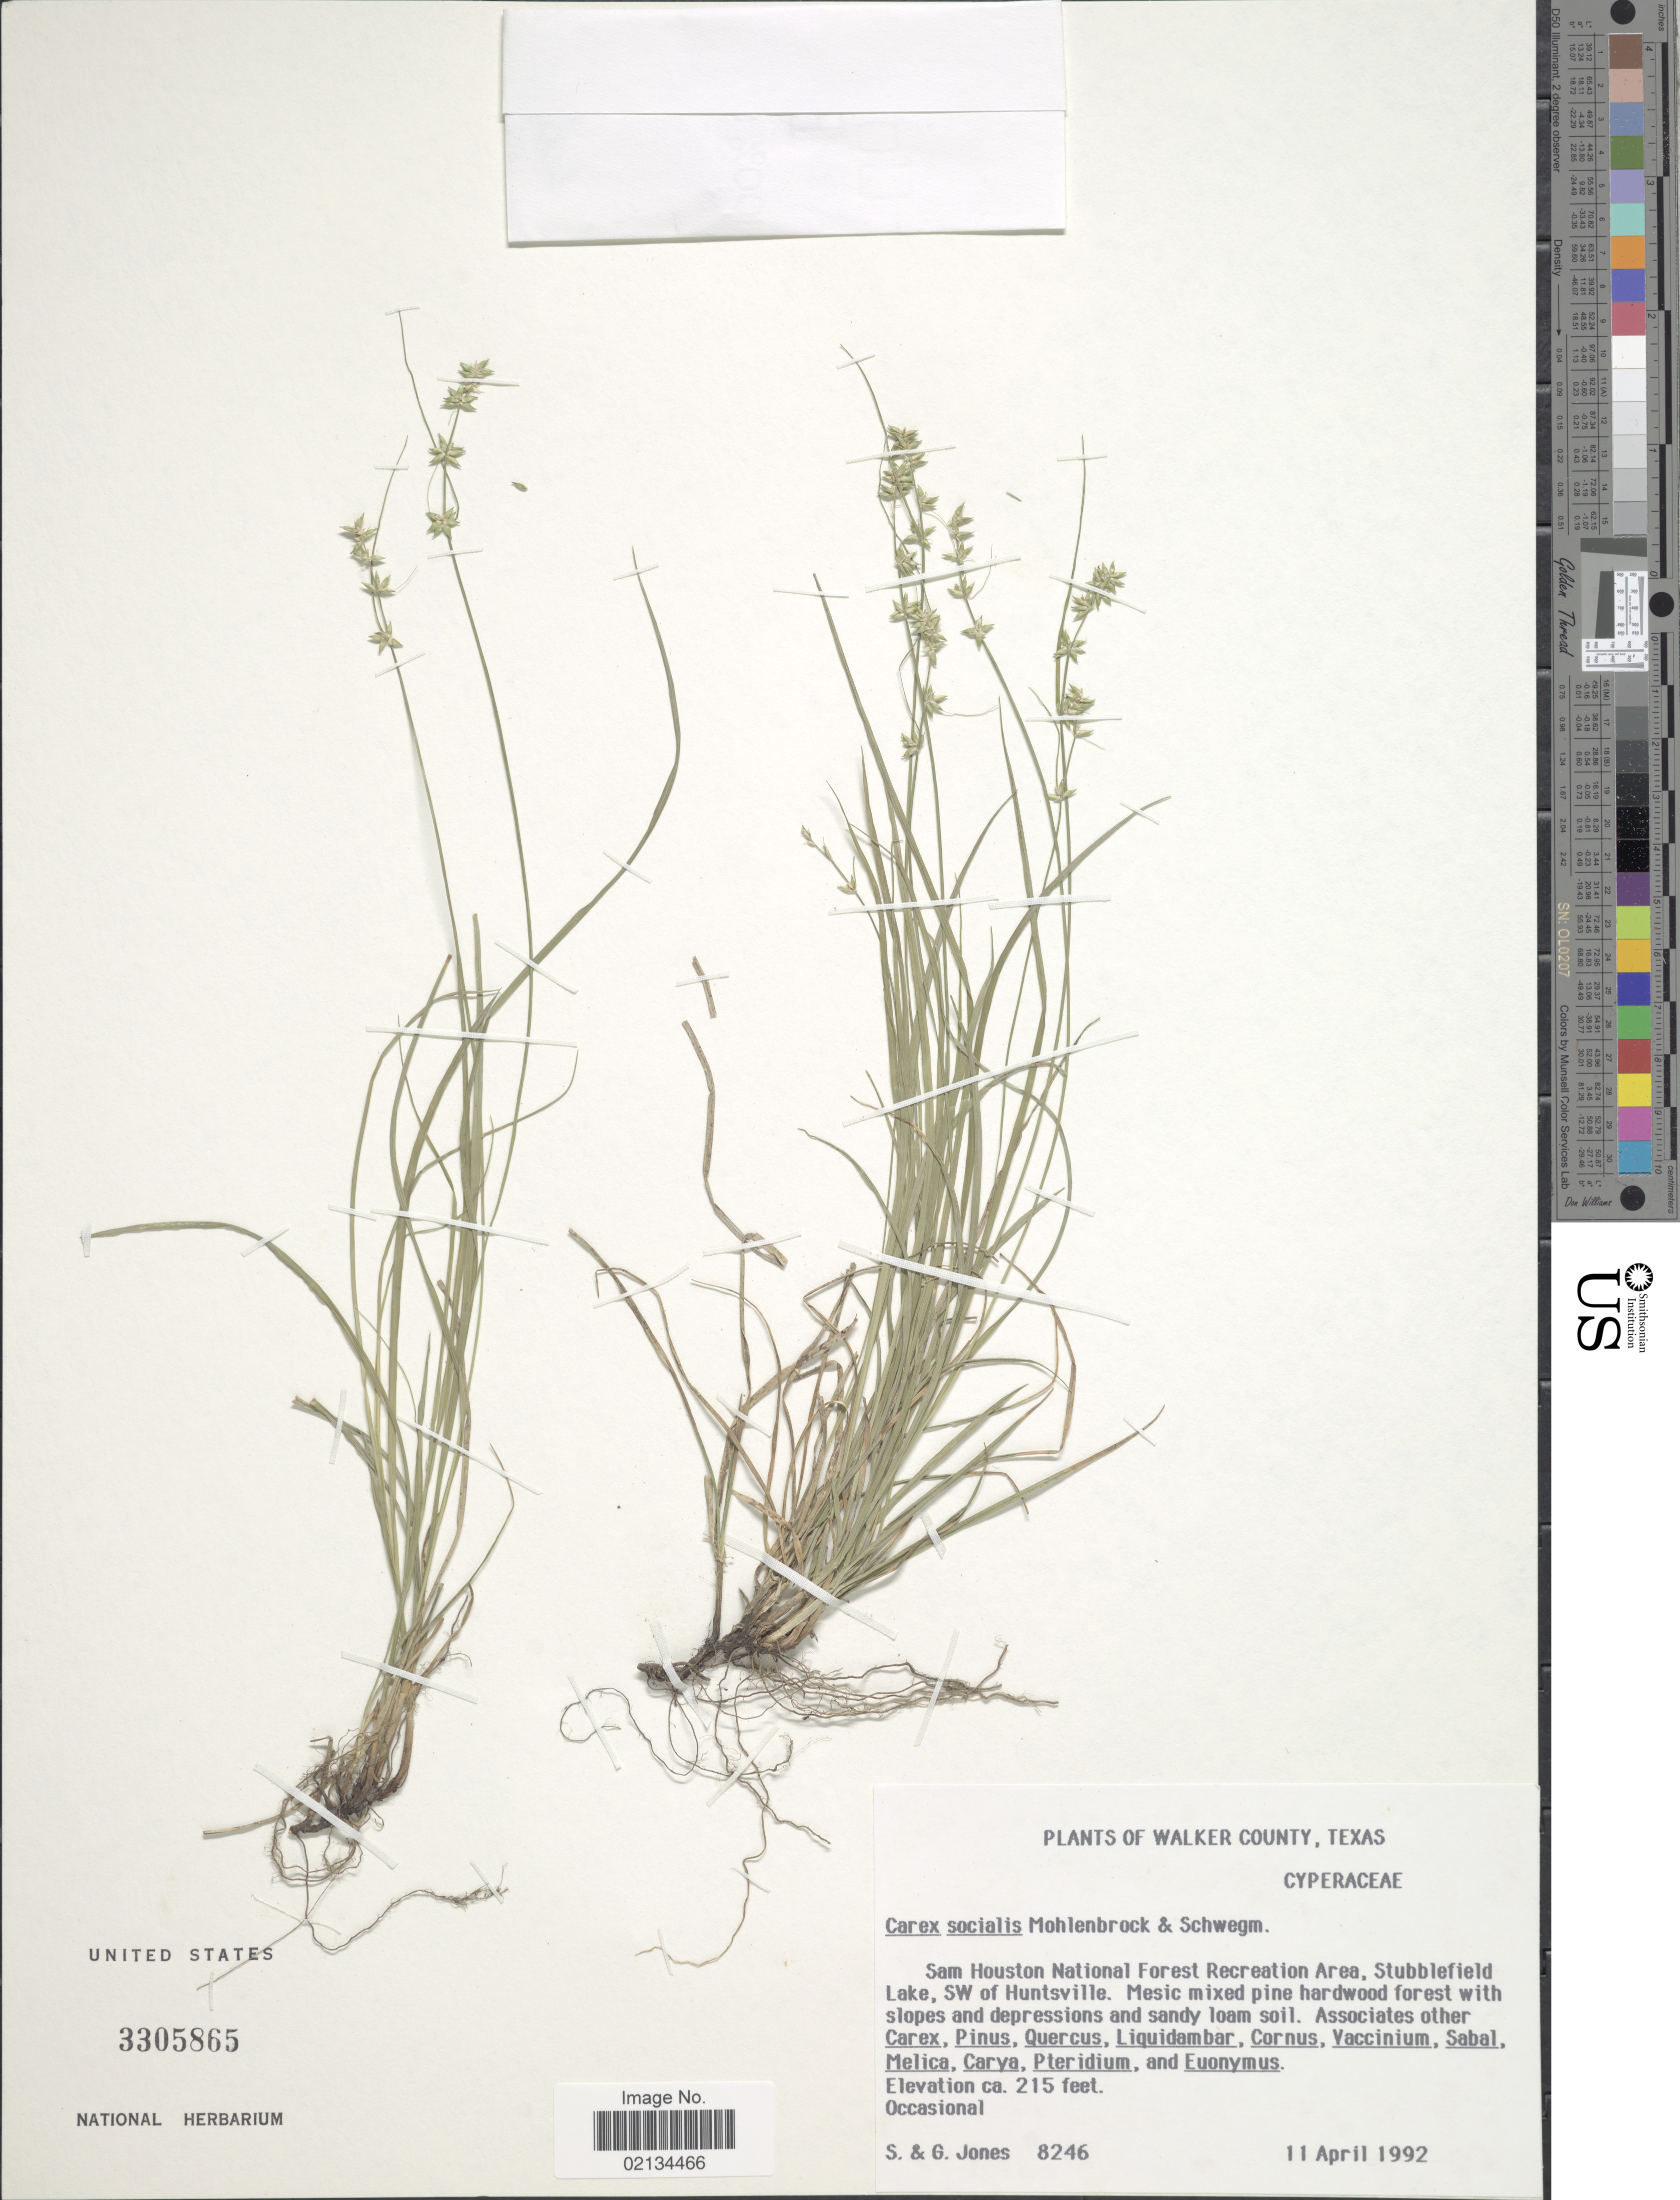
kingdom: Plantae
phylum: Tracheophyta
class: Liliopsida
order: Poales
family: Cyperaceae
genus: Carex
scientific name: Carex socialis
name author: Mohlenbr. & Schwegman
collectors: S. Jones & G. Jones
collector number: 8246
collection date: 1992-04-11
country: United States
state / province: Texas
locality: Walker County, Sam Houston National Forest Recreation Area, Stubblefield Lake, SW of Huntsville.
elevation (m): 66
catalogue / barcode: US 3305865